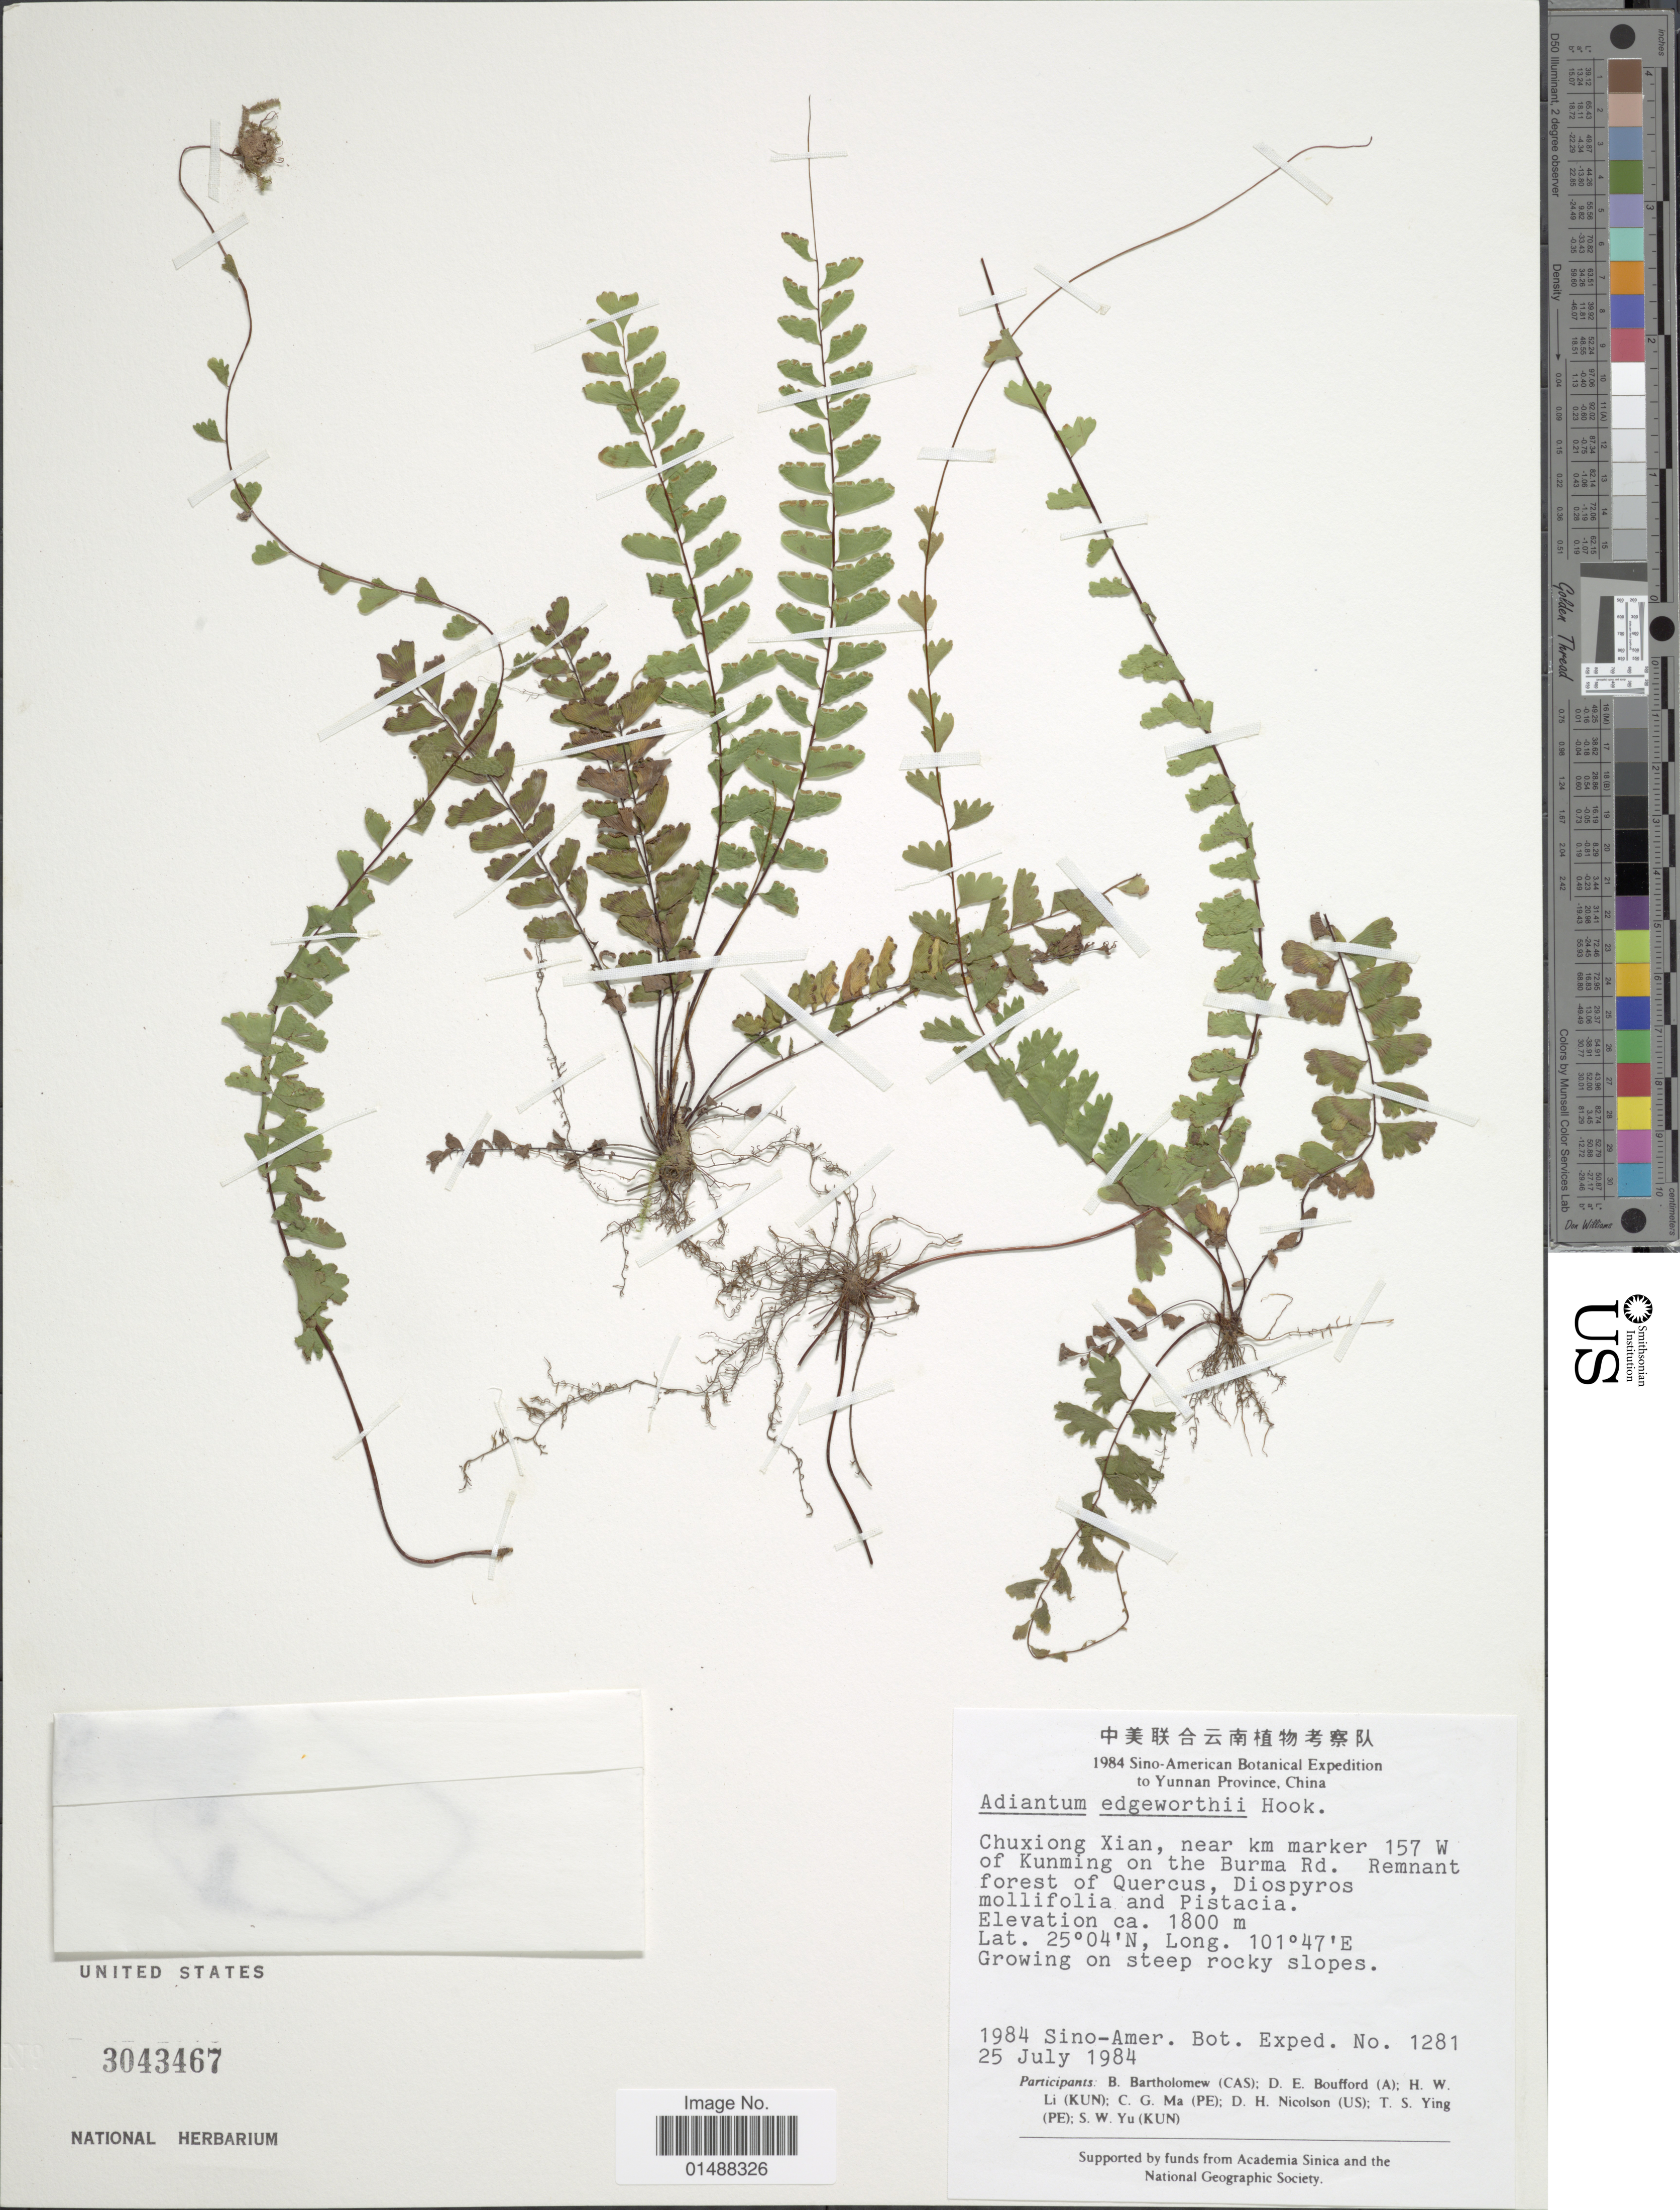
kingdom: Plantae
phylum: Tracheophyta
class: Polypodiopsida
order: Polypodiales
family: Pteridaceae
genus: Adiantum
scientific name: Adiantum edgeworthii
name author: Hook.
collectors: Sino-Amer. Bot. Exped. 1984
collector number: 1281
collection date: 1984-07-25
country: China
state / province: Yunnan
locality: China, Chuxiong Xian, near km marker 157 W of Kunming on the Burma Rd.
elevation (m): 1800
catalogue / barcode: US 3043467